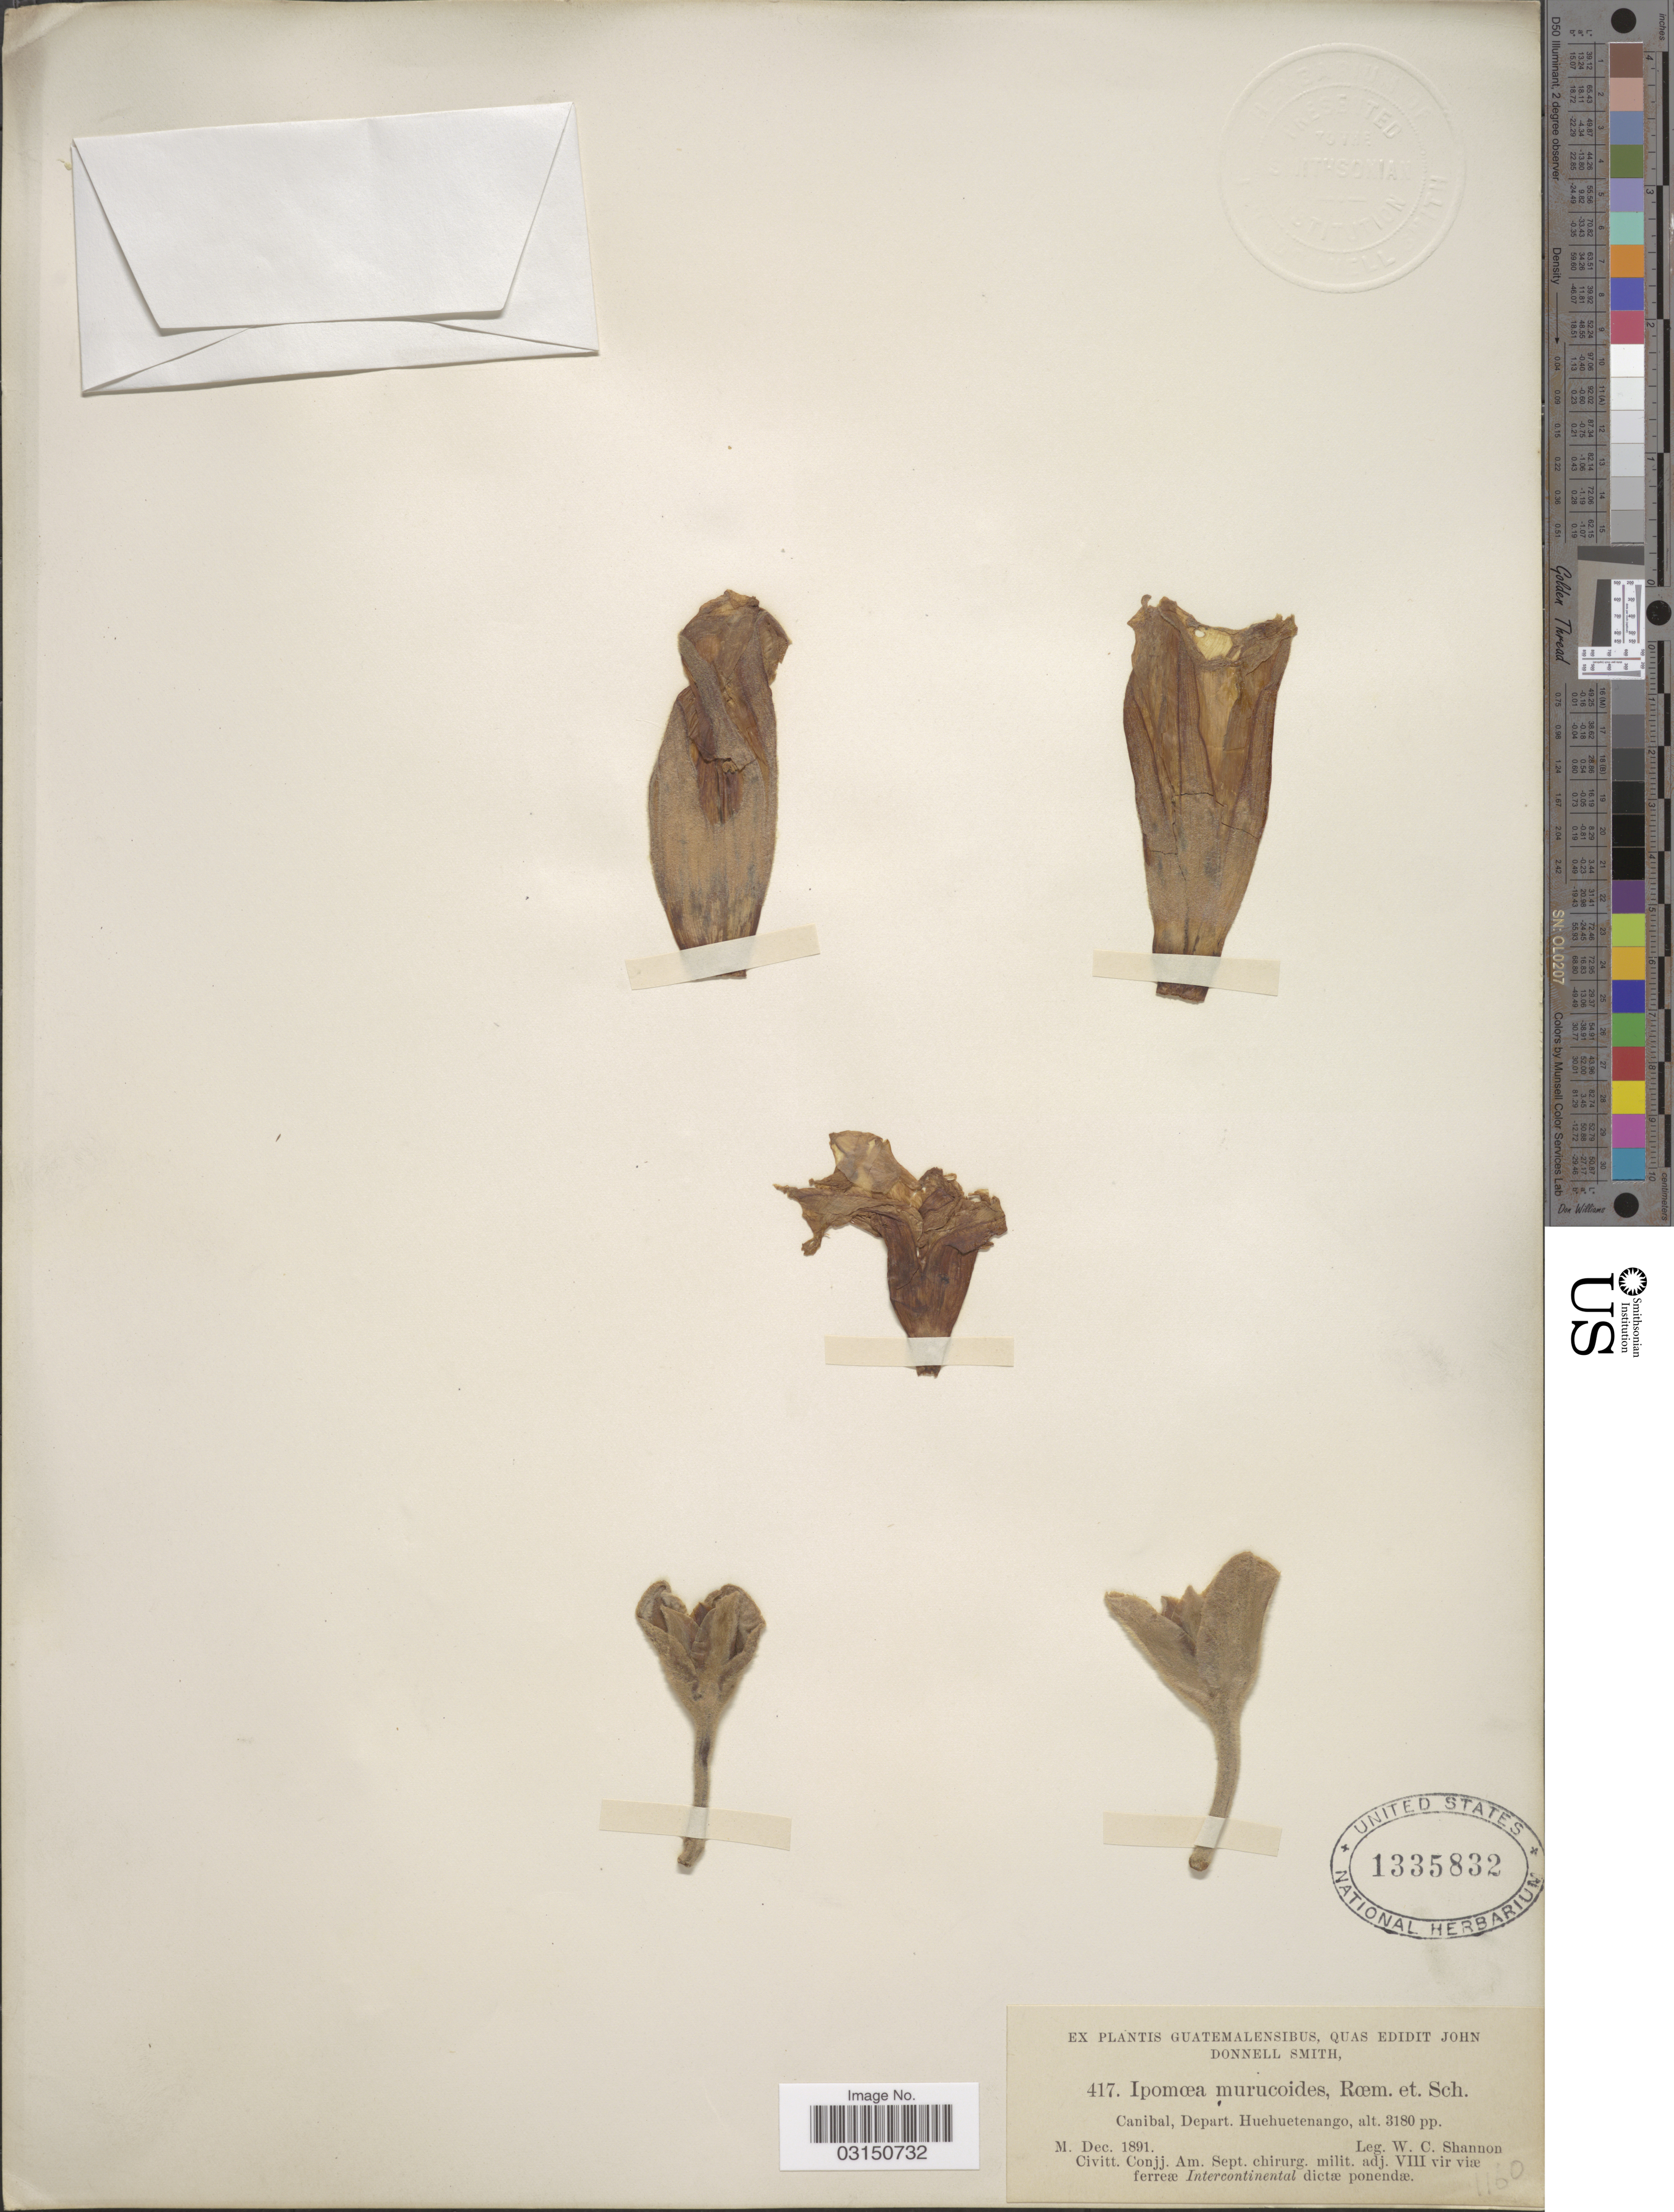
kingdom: Plantae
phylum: Tracheophyta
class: Magnoliopsida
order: Solanales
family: Convolvulaceae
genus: Ipomoea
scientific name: Ipomoea murucoides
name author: Roem. & Schult.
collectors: W. C. Shannon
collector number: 417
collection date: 1891-12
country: Guatemala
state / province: Huehuetenango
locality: Canibal, Depart. Huehuetenango.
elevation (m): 969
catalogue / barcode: US 1335832